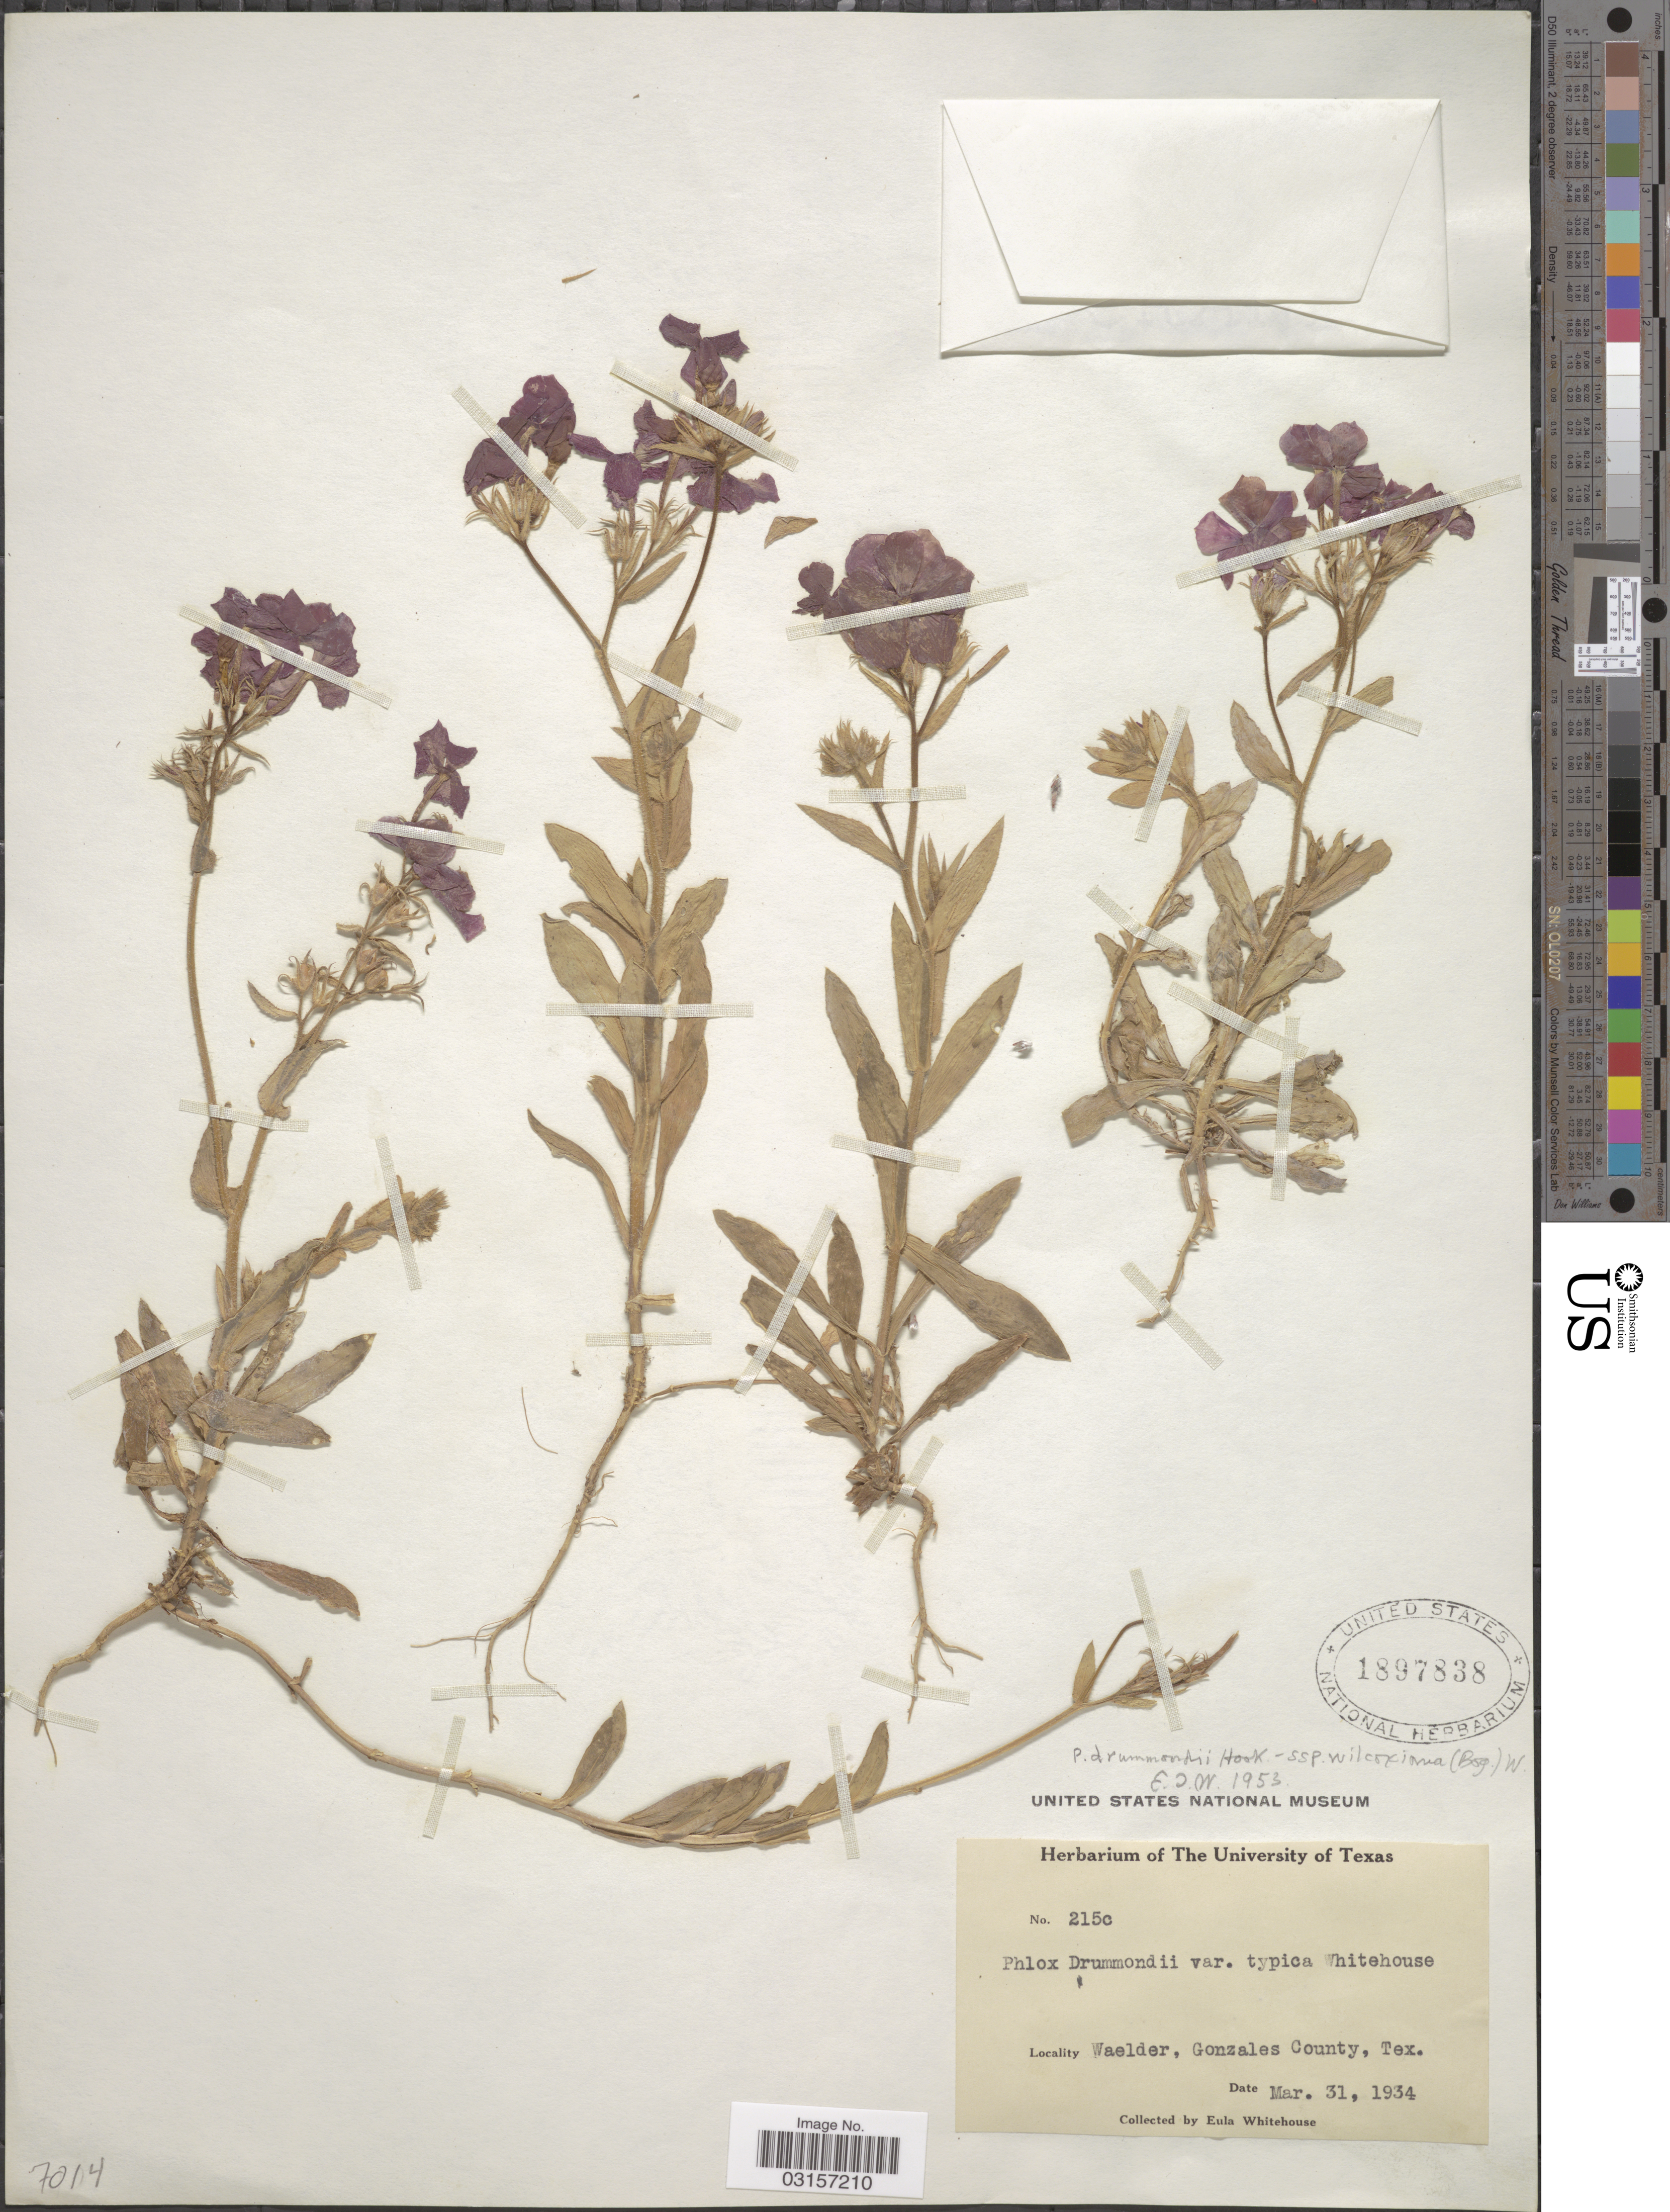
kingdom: Plantae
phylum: Tracheophyta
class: Magnoliopsida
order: Ericales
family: Polemoniaceae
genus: Phlox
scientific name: Phlox drummondii subsp. wilcoxiana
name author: Wherry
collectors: E. Whitehouse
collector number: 215c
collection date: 1934-03-31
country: United States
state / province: Texas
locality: Waelder, Gonzales County, Tex.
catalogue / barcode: US 1897838